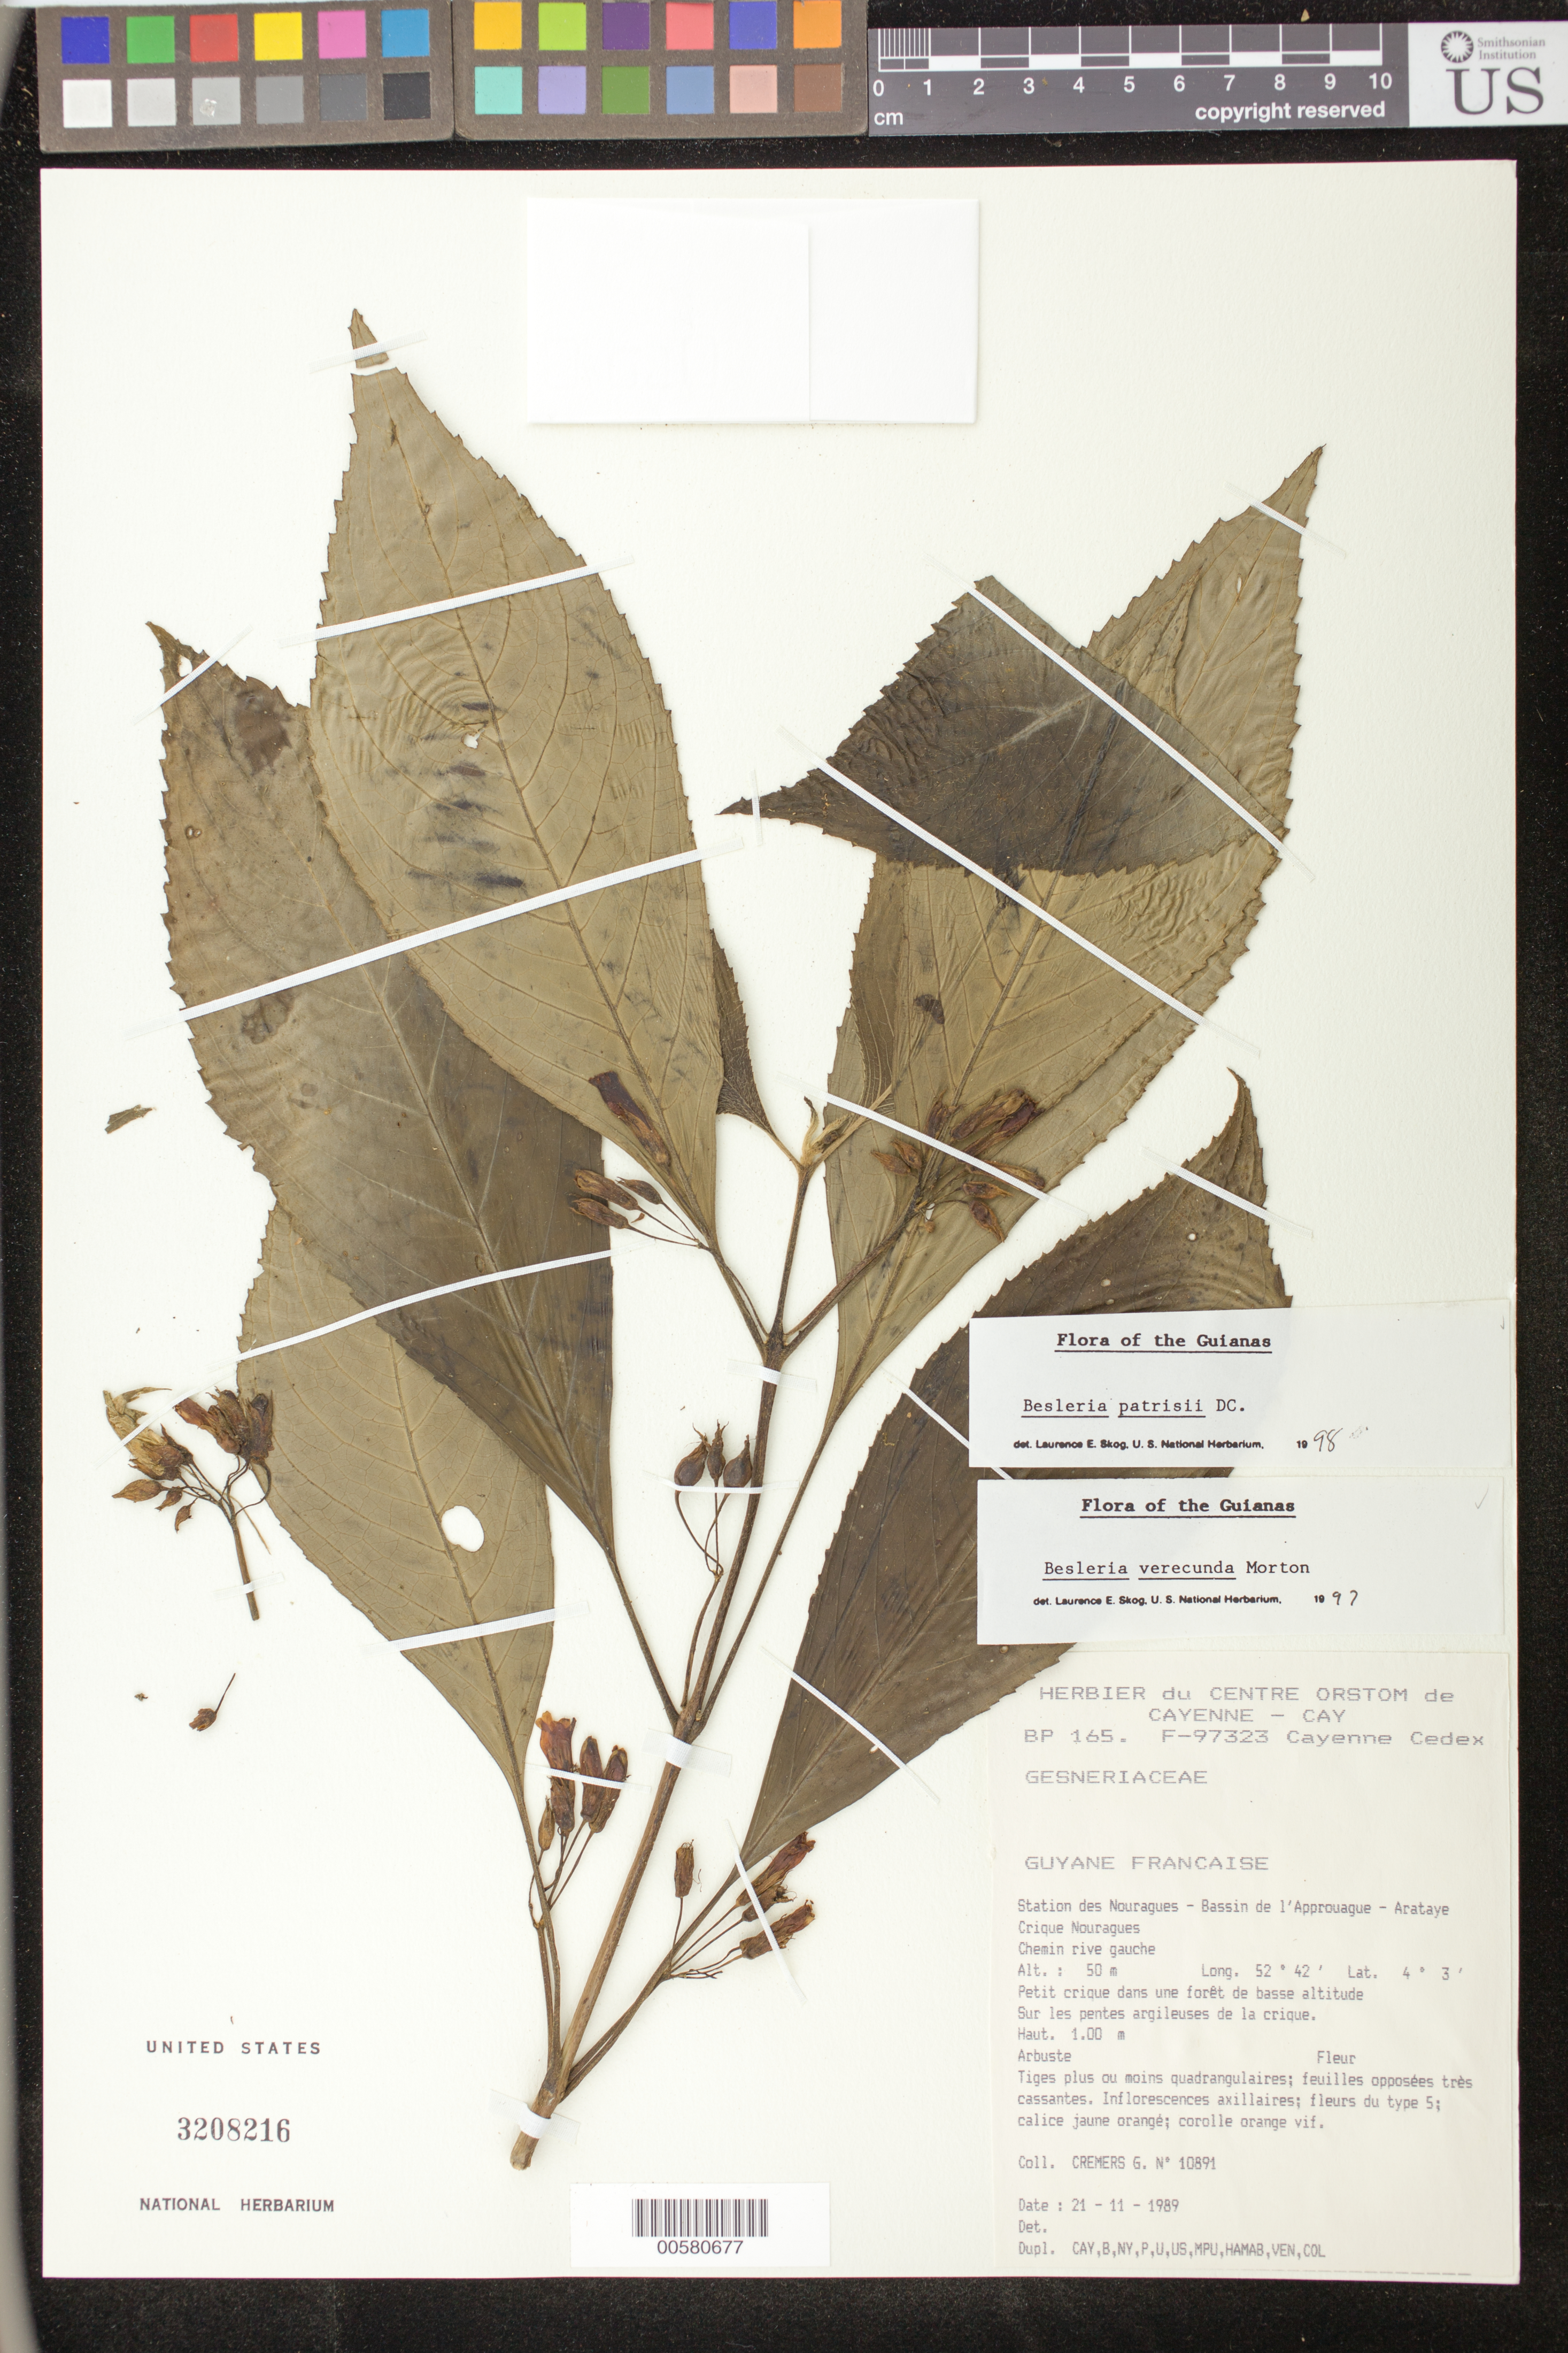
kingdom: Plantae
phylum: Tracheophyta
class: Magnoliopsida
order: Lamiales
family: Gesneriaceae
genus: Besleria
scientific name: Besleria patrisii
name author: DC.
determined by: Skog, Laurence E.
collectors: G. Cremers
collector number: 10891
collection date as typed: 21 Nov 1989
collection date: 1989-11-21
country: French Guiana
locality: Station des Nouragues, bassin de l'Approuague, Arataye, Crique Nouragues; Chemin rive gauche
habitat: Petit crique dans une forêt de basse altitude; sur les pentes argileuses de la crique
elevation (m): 50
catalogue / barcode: US 3208216